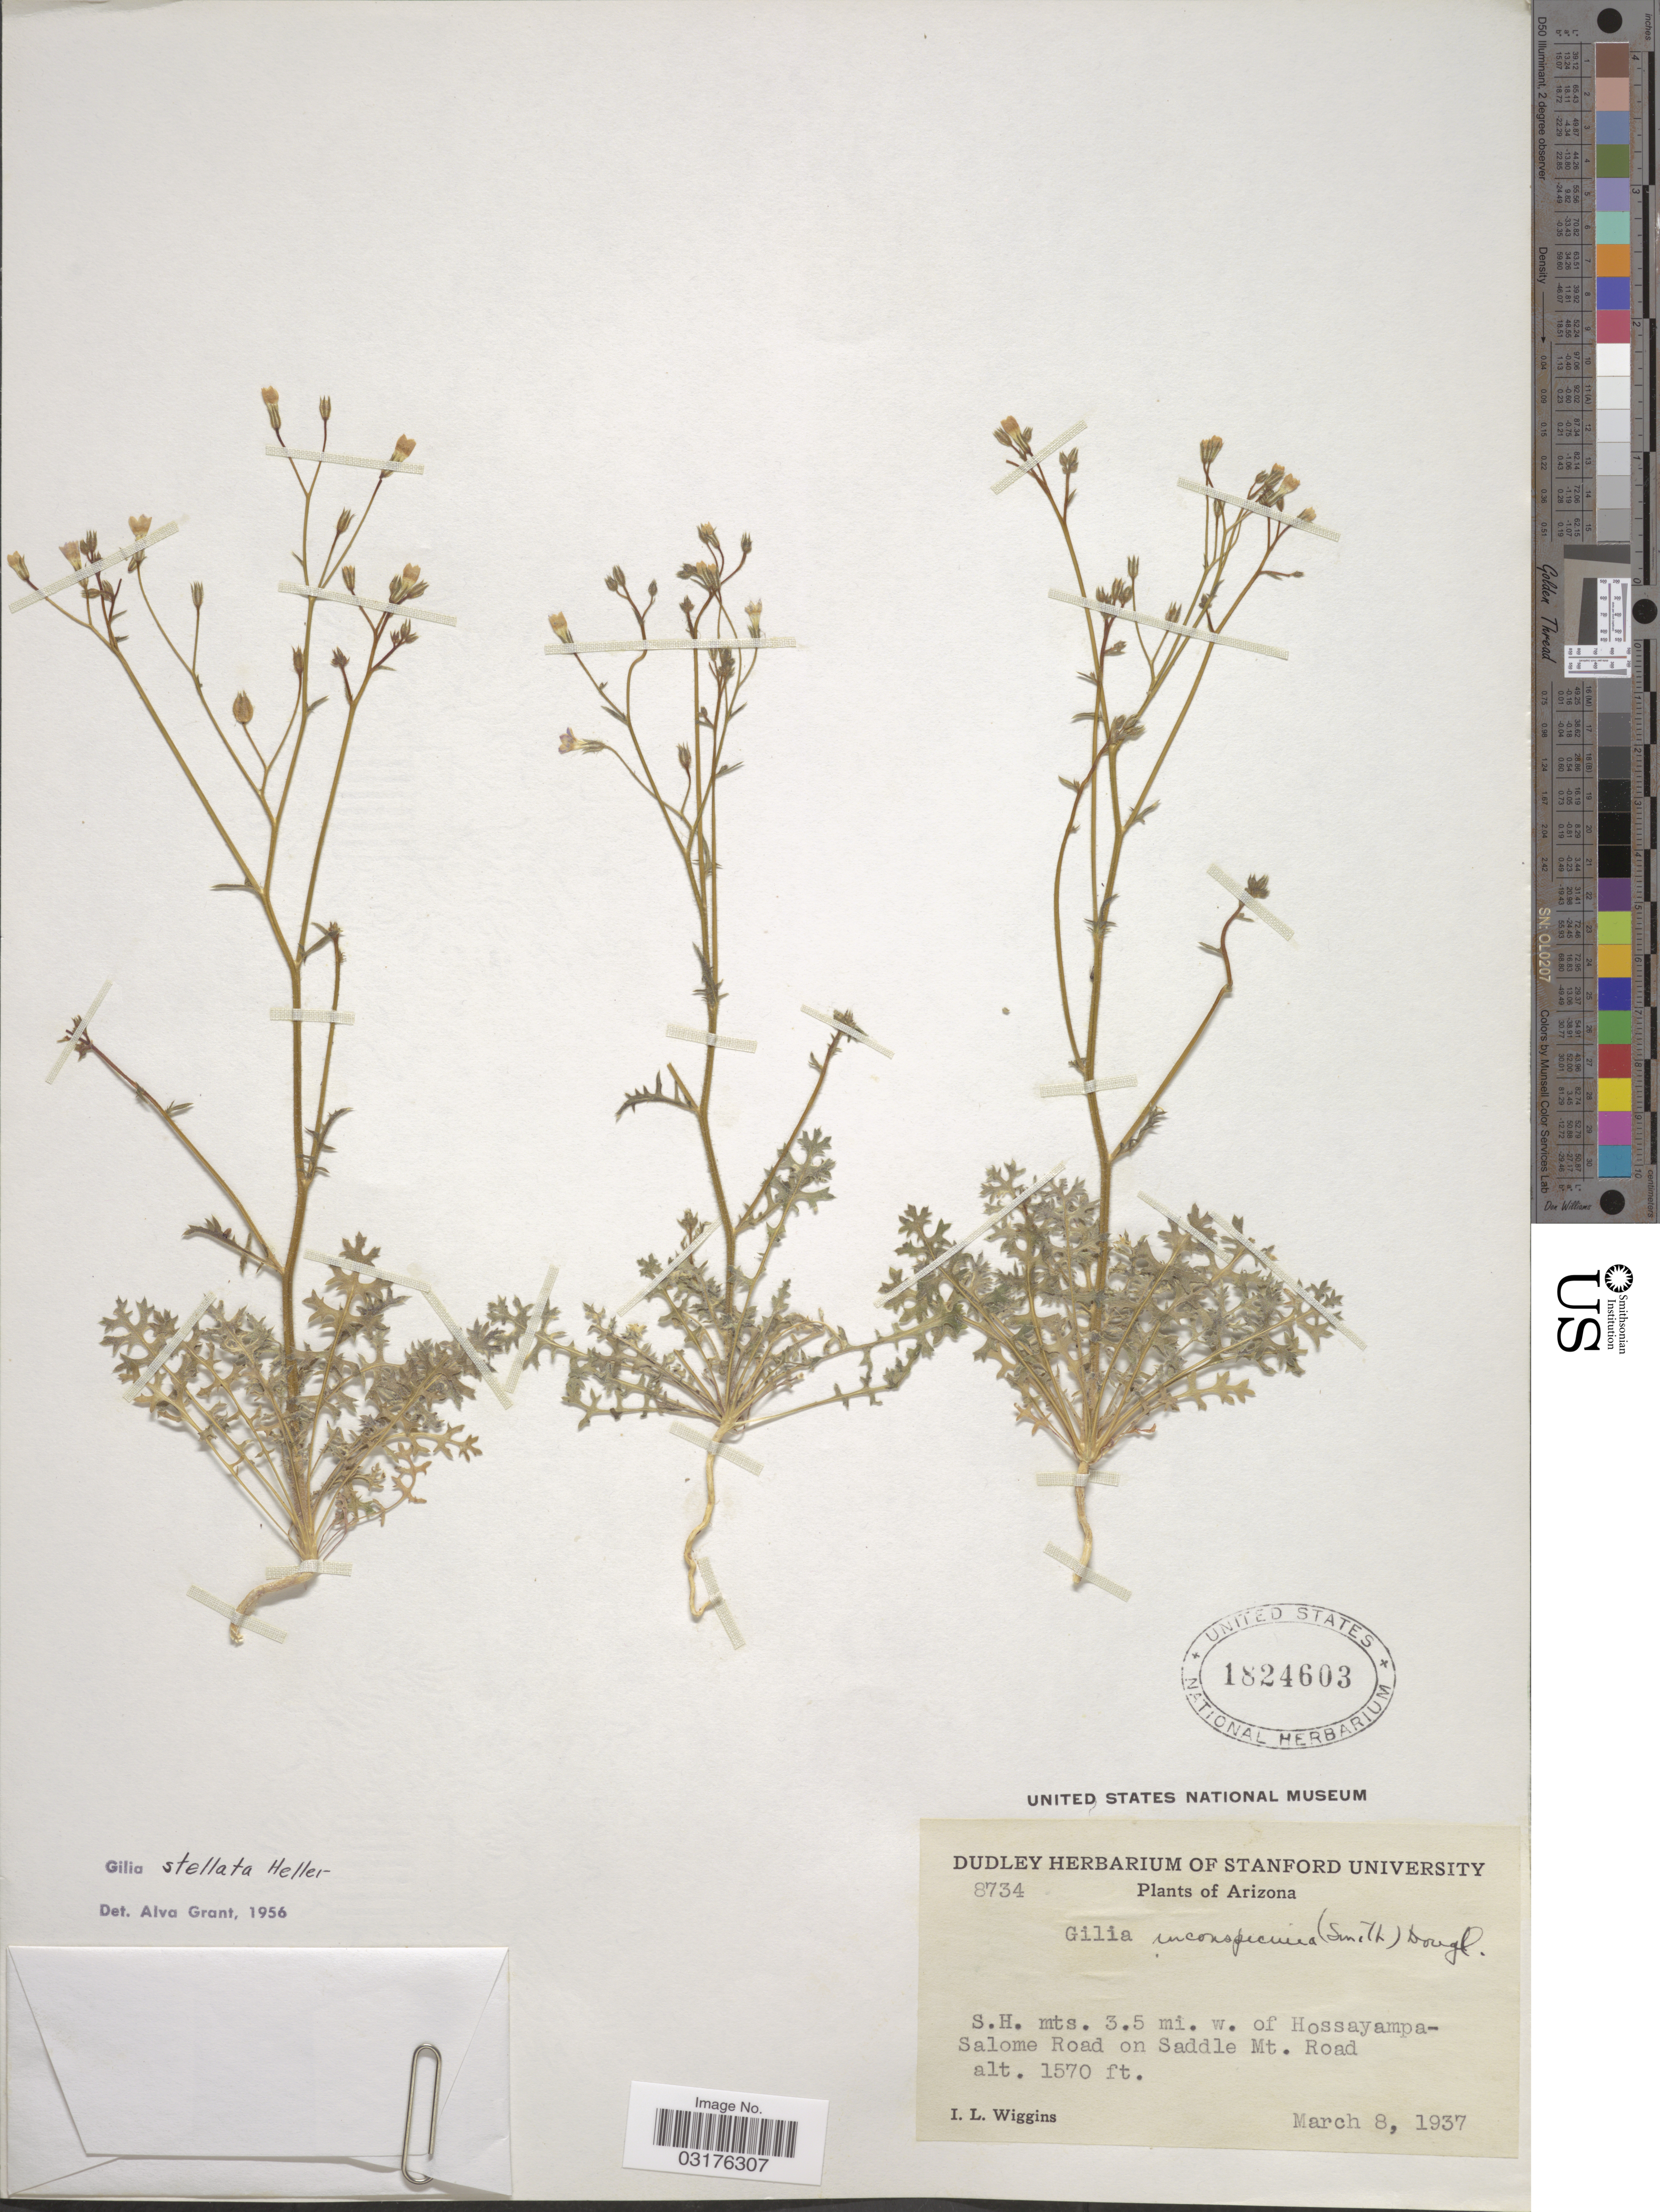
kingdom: Plantae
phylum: Tracheophyta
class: Magnoliopsida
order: Ericales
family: Polemoniaceae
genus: Gilia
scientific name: Gilia stellata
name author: A. Heller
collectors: I. L. Wiggins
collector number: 8734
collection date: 1937-03-08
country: United States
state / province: Arizona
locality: S.H. mts. 3.5 mi. w. of Hossayampa-Salome Road on Saddle Mt. Road.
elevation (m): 479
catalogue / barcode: US 1824603